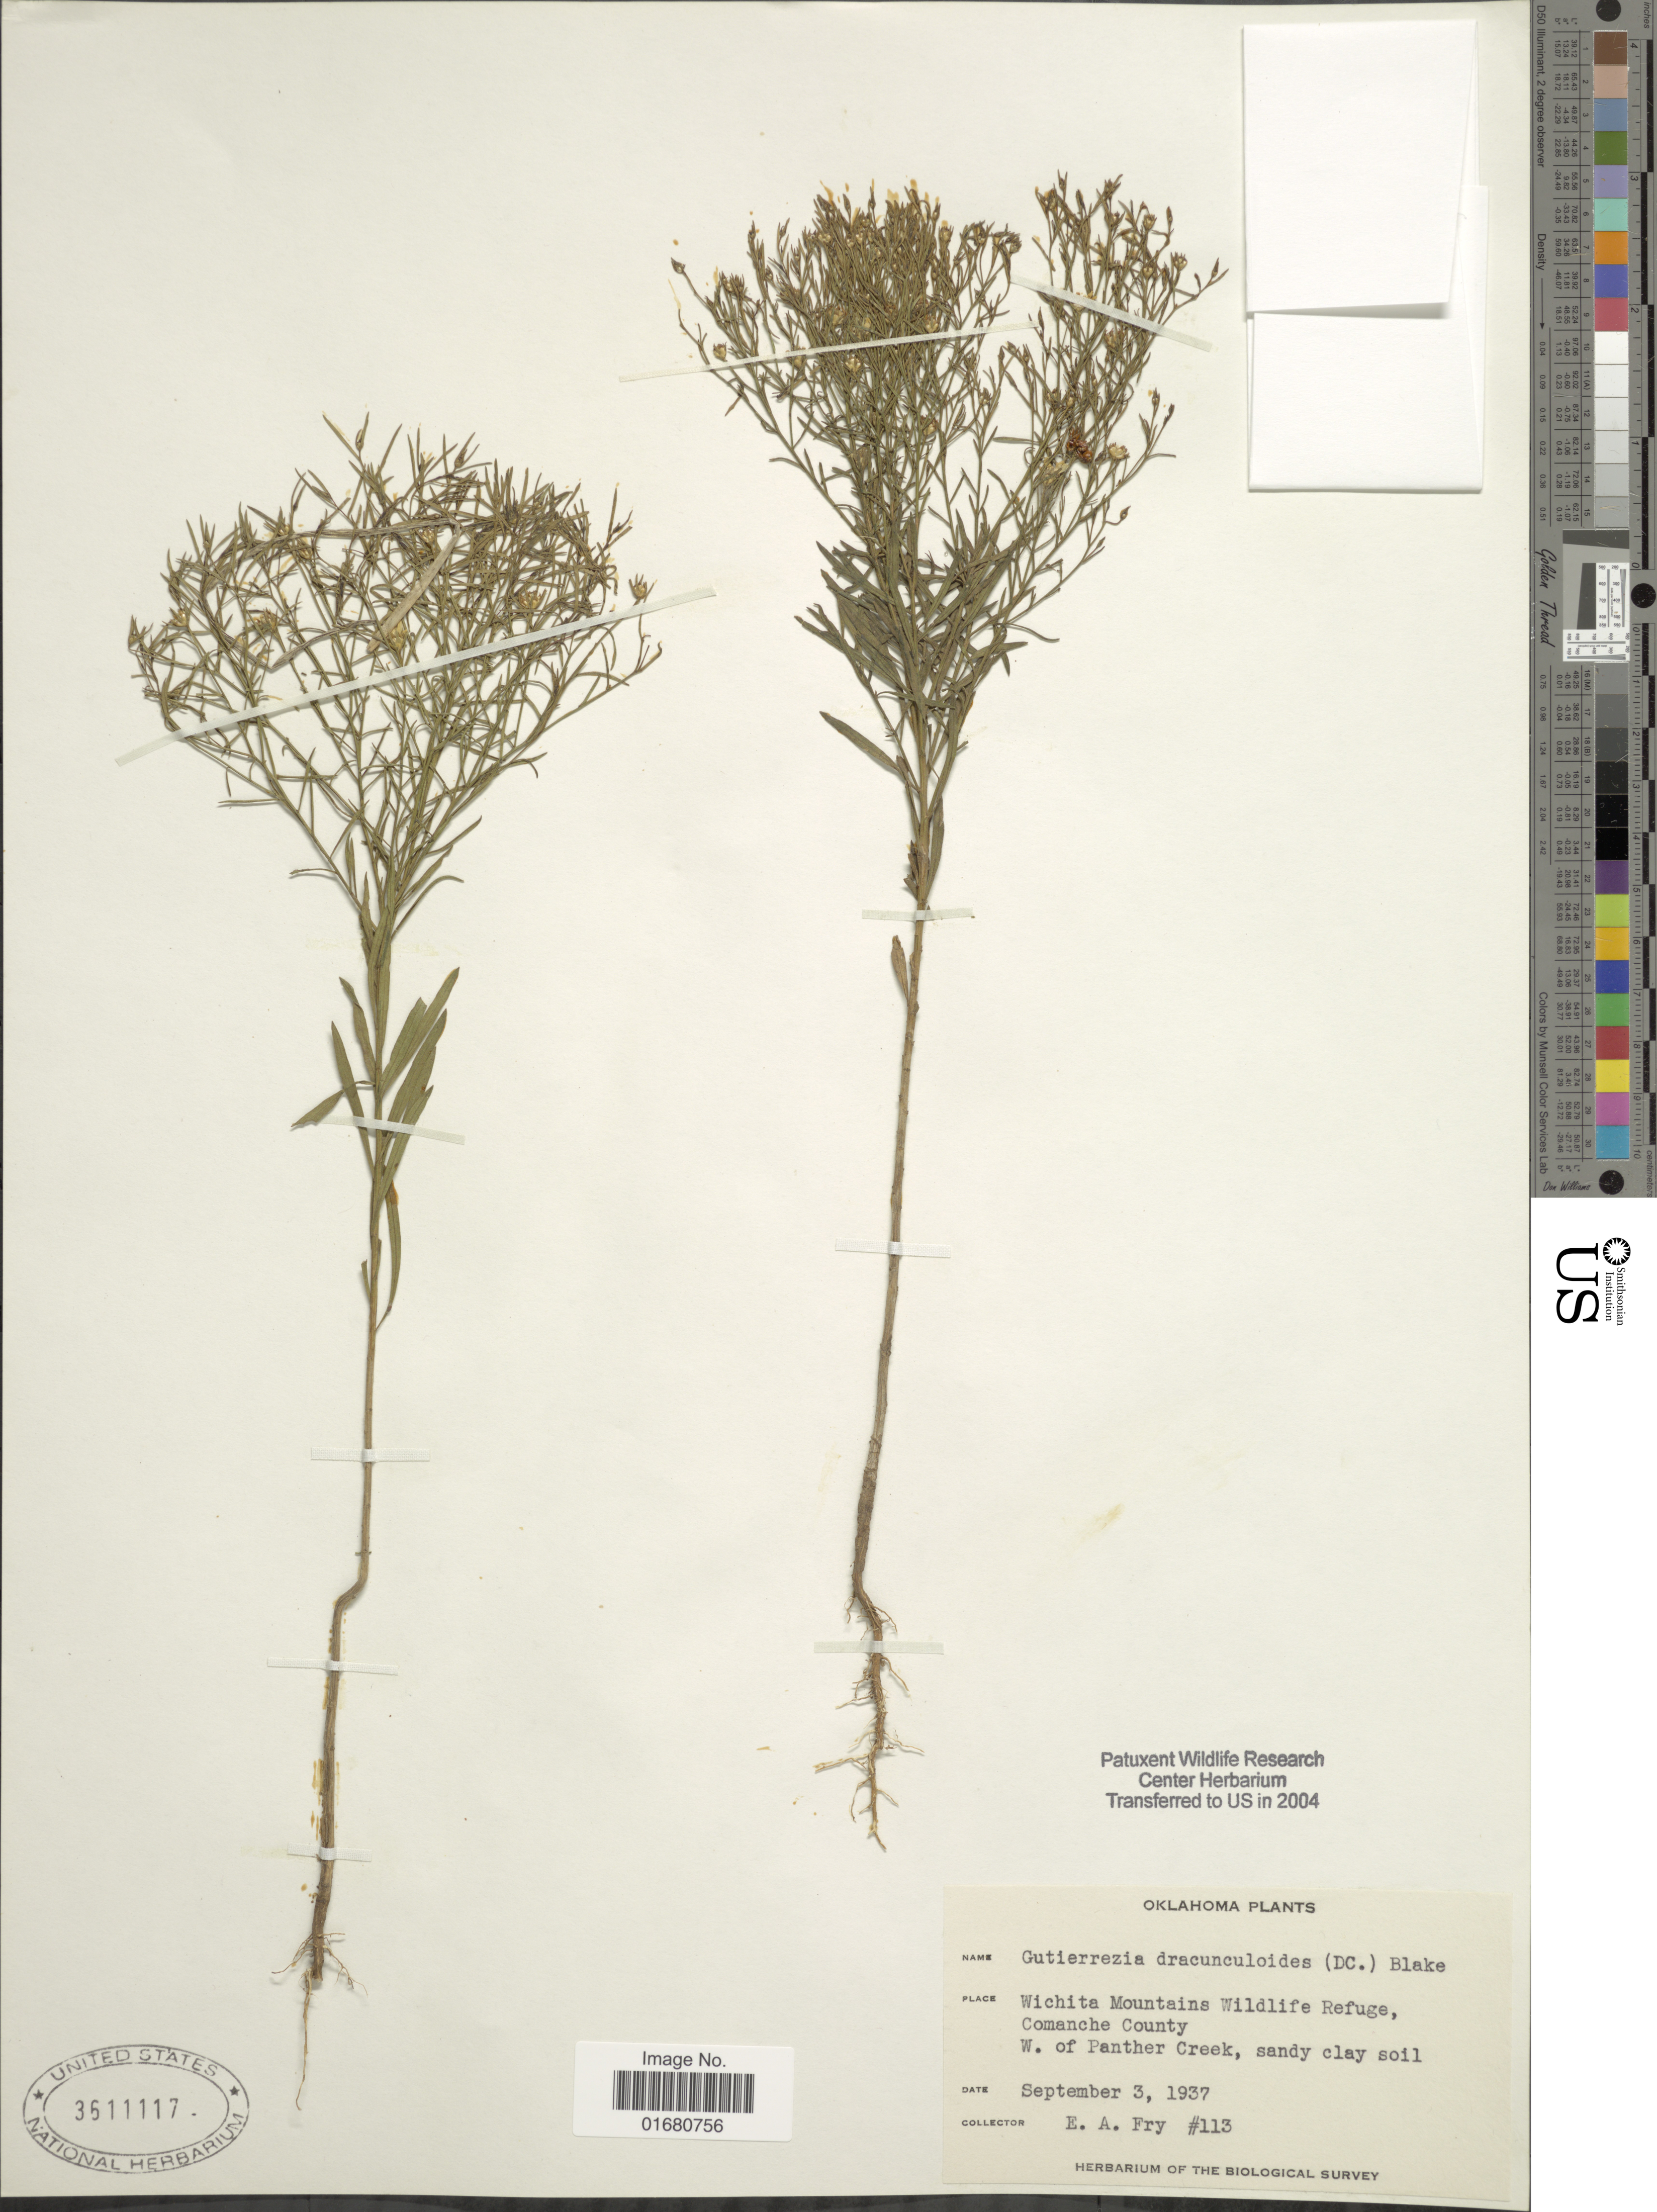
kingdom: Plantae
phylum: Tracheophyta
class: Magnoliopsida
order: Asterales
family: Asteraceae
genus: Gutierrezia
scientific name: Gutierrezia dracunculoides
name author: (DC.) S.F. Blake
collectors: E. Fry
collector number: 113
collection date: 1937-09-03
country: United States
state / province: Oklahoma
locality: Witchita Mts Wildlife Refuge, Comanche Coounty, W of Panther Creek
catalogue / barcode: US 3511117